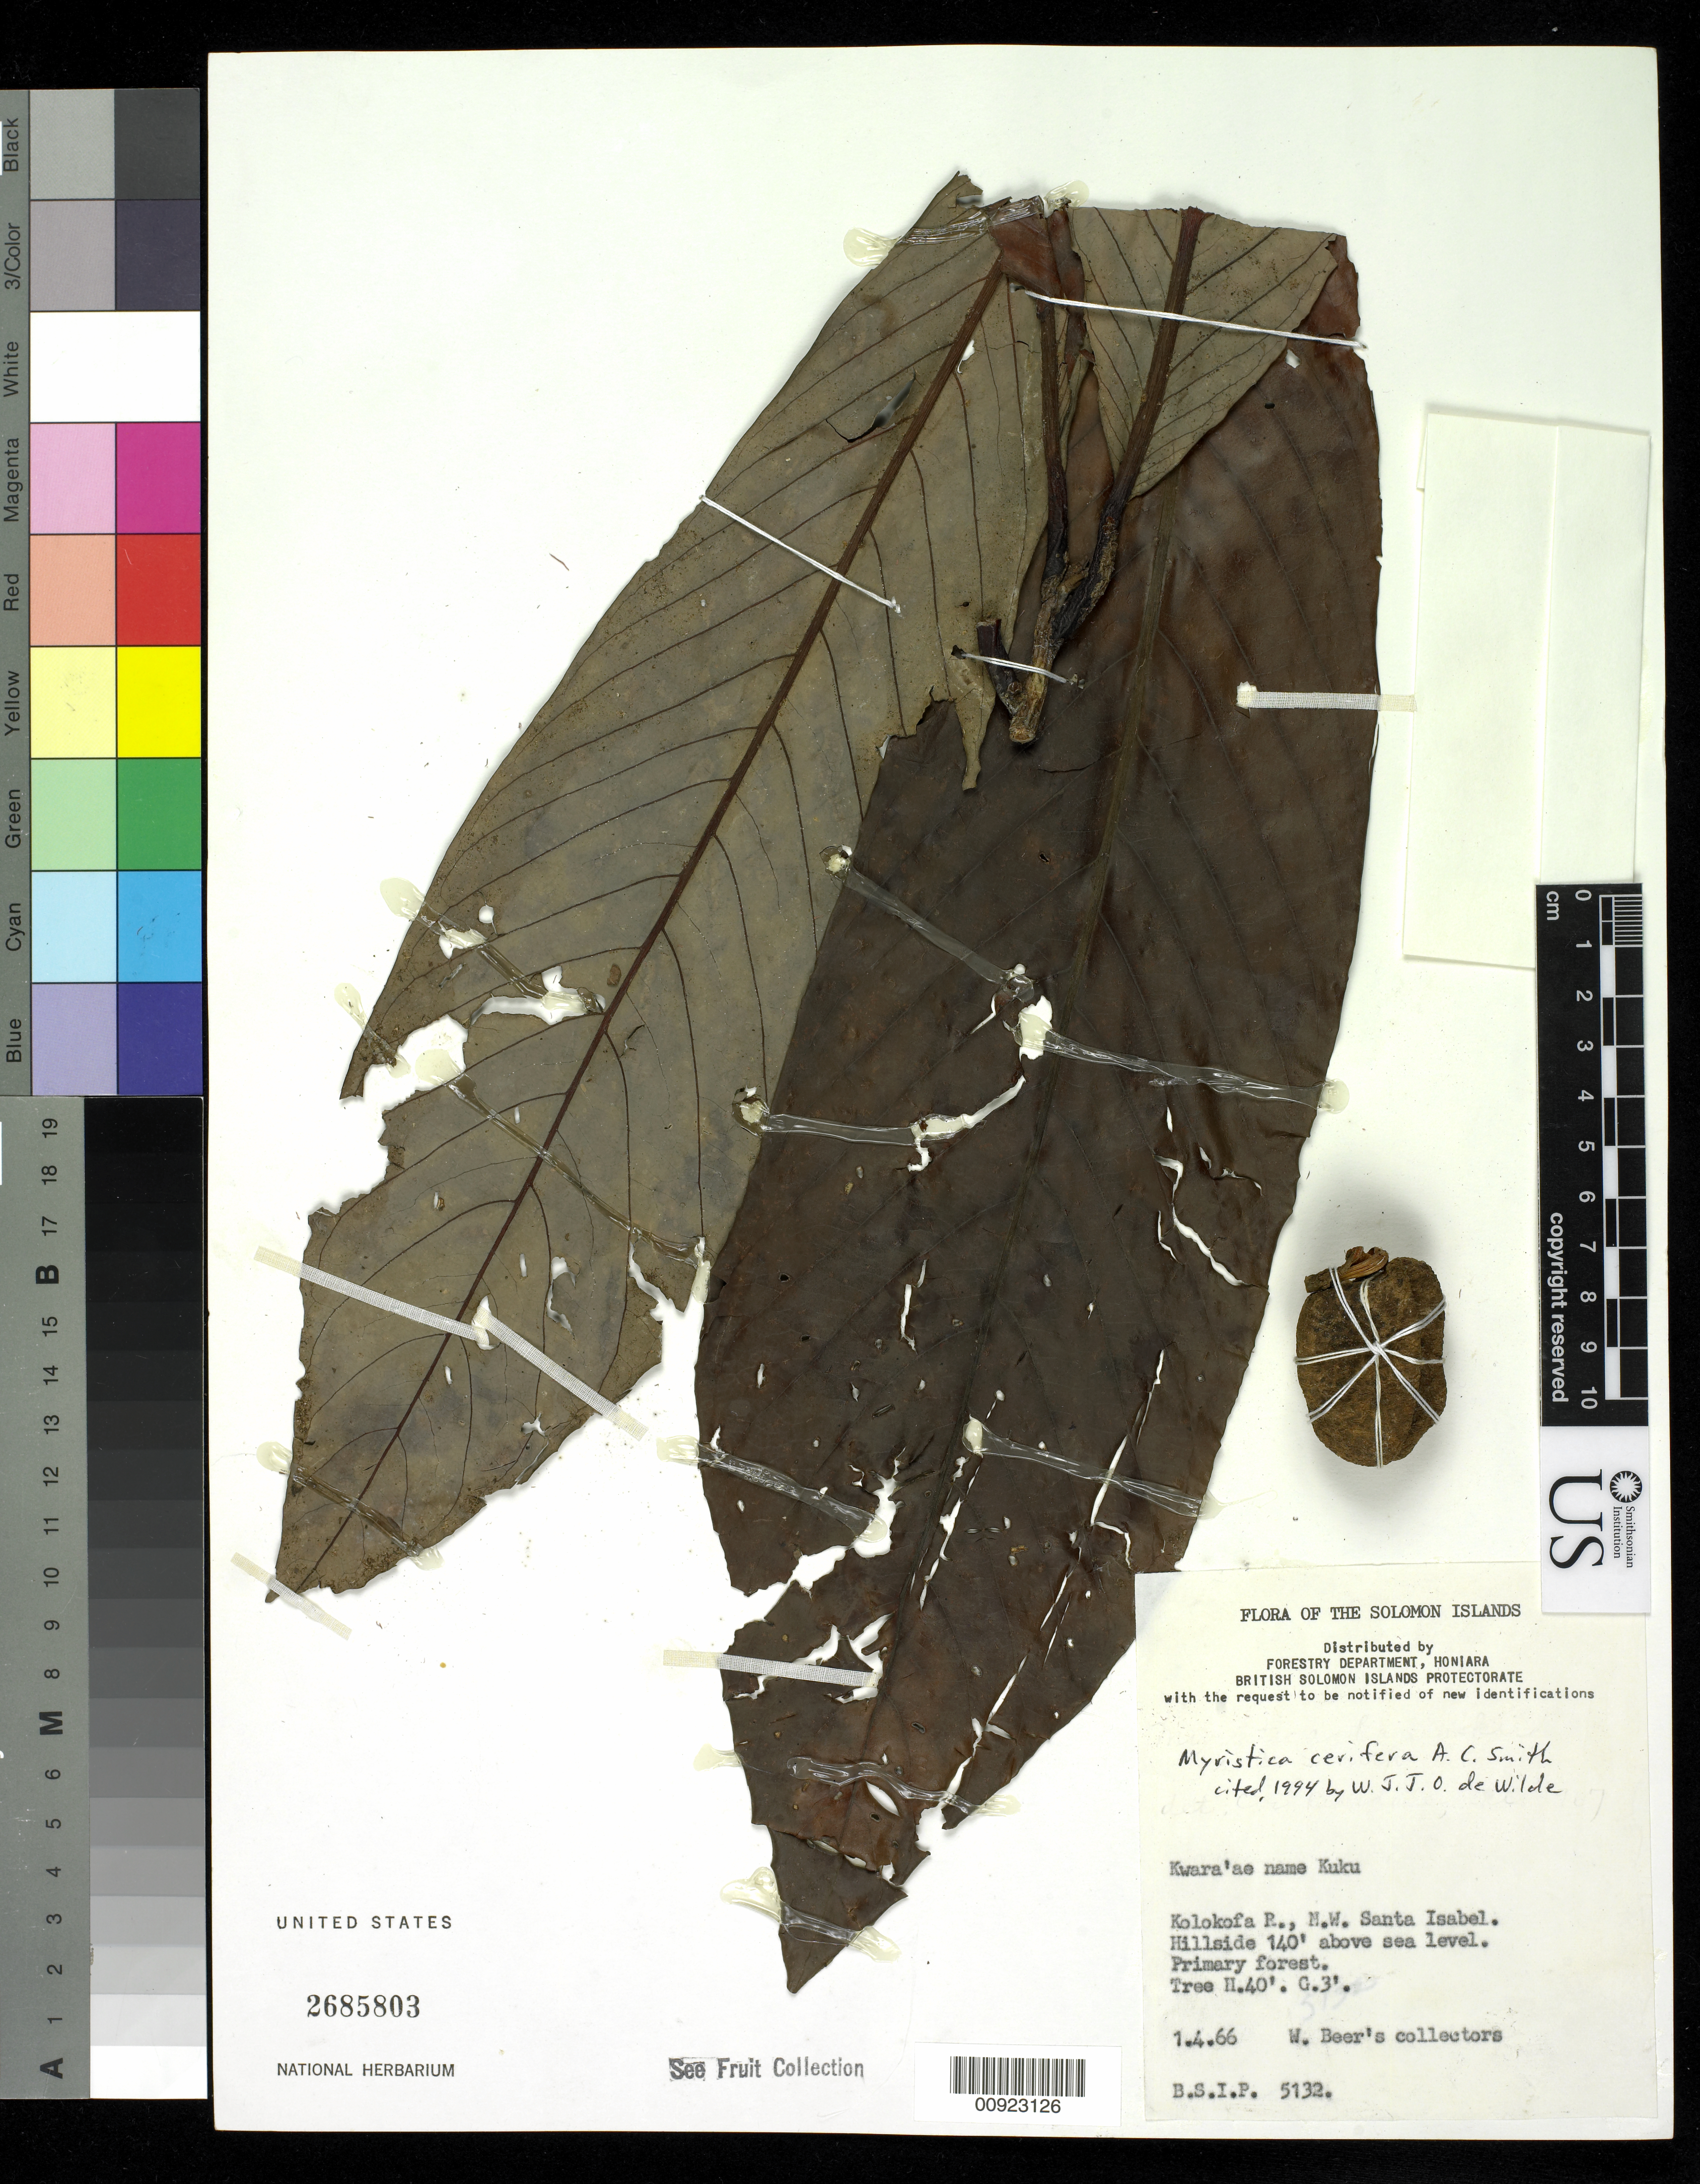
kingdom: Plantae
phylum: Tracheophyta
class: Magnoliopsida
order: Magnoliales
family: Myristicaceae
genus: Myristica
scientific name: Myristica cerifera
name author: A.C. Sm.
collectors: W. Beer's Collectors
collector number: BSIP 5132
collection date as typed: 01 Apr 1966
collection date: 1966-04-01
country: Solomon Islands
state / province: Isabel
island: Santa Isabel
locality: Kolokofa R., N.W. Santa Isabel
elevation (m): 43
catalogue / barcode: US 2685803